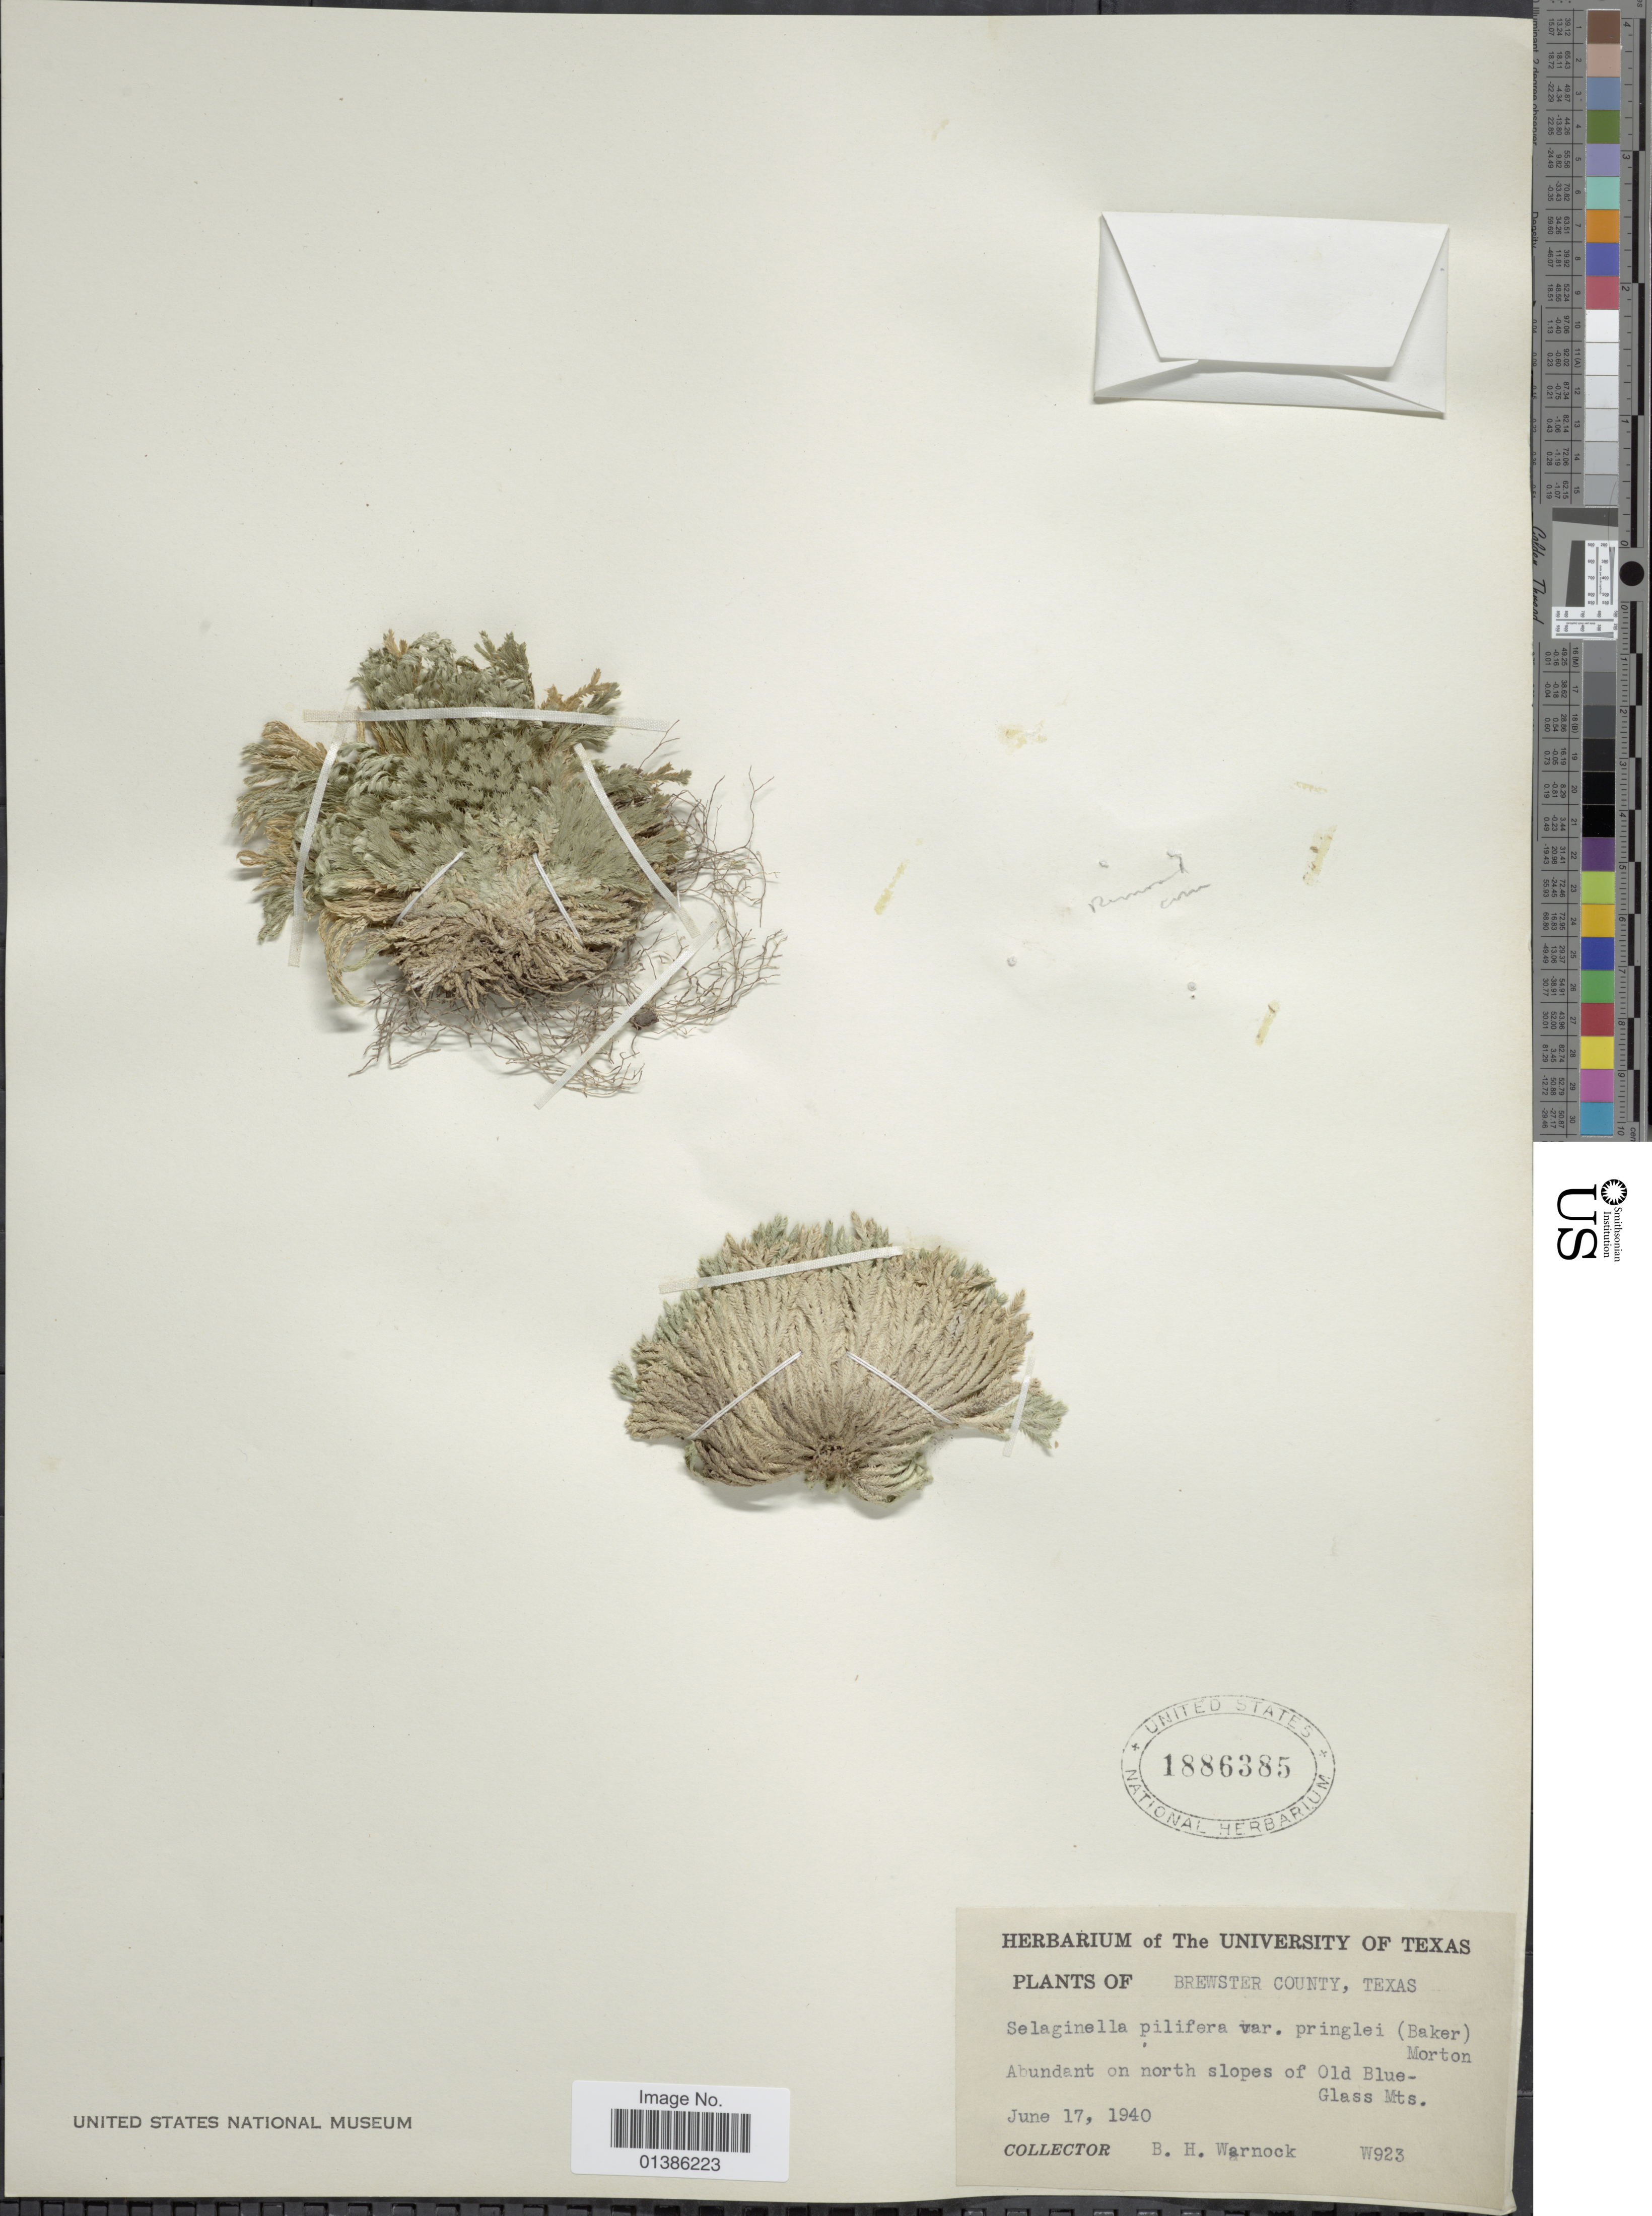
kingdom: Plantae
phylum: Tracheophyta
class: Lycopodiopsida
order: Selaginellales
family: Selaginellaceae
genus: Selaginella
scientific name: Selaginella pilifera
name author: A. Braun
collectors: B. H. Warnock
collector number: W923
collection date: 1940-06-17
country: United States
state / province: Texas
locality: Brewster County. Abundant on north slopes of Old Blue-Glass Mts.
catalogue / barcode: US 1886385